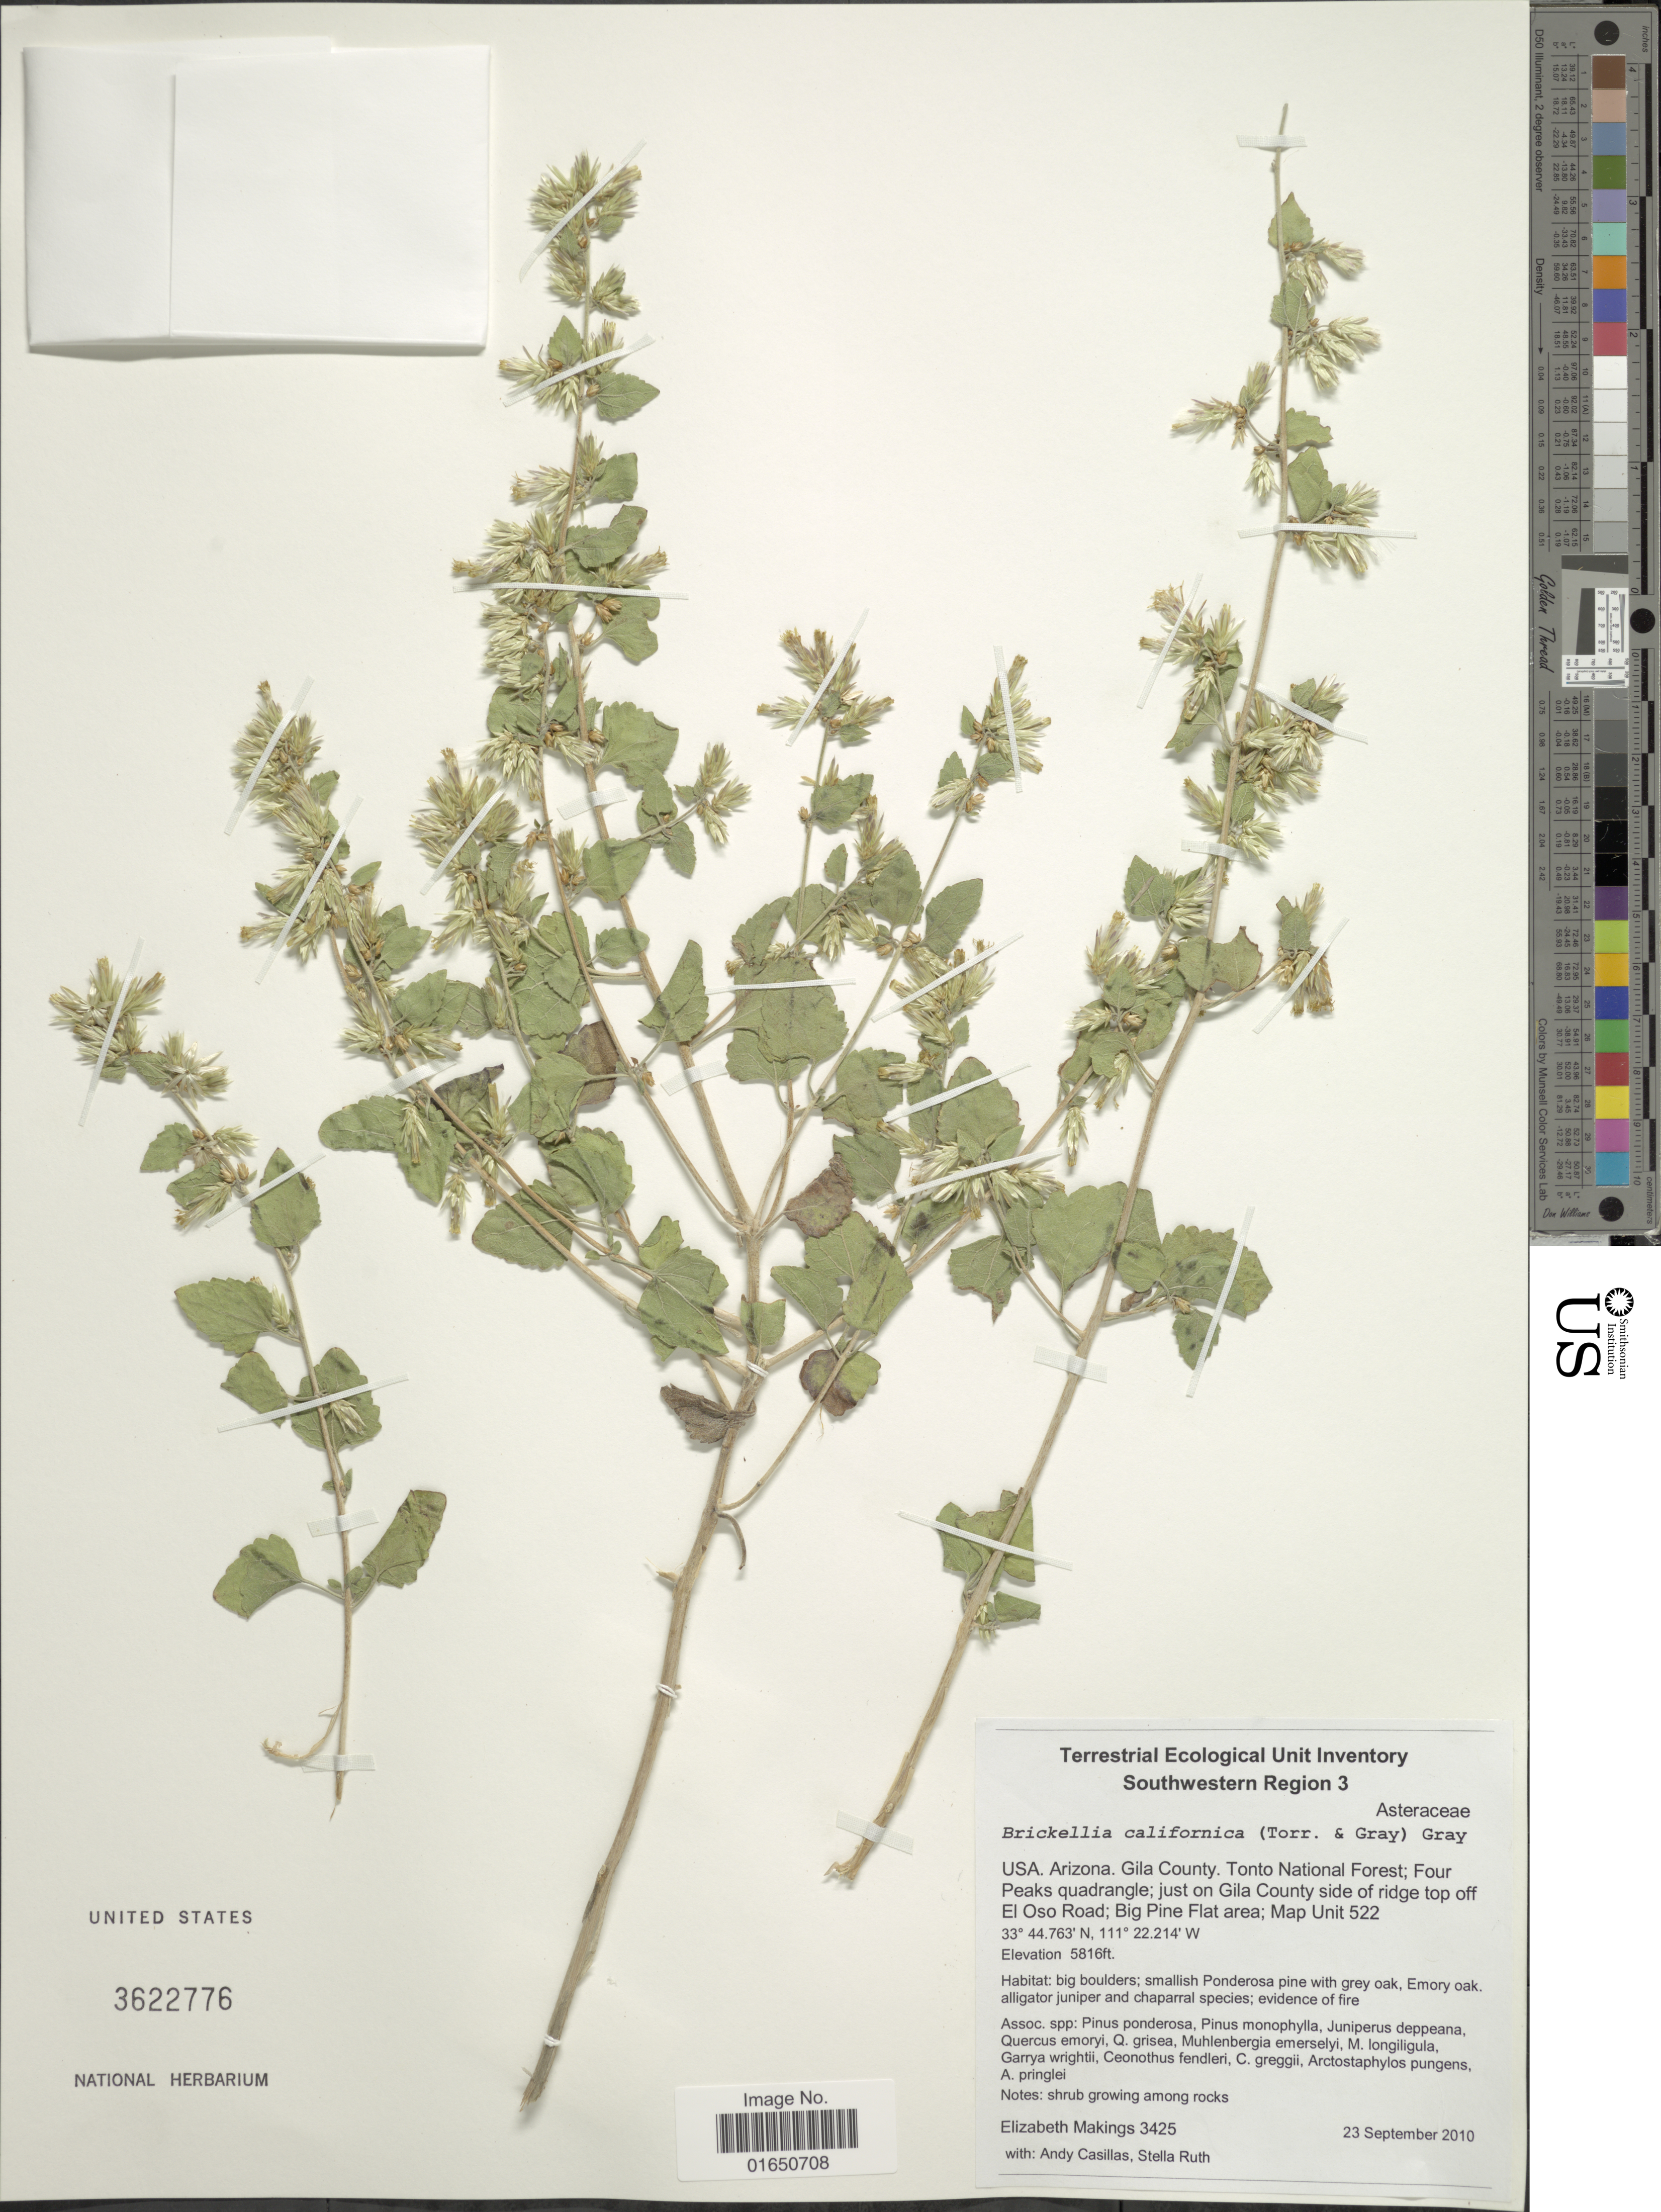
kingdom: Plantae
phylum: Tracheophyta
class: Magnoliopsida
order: Asterales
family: Asteraceae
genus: Brickellia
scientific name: Brickellia californica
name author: (Torr. & A. Gray) A. Gray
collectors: E. Makings, A. Casillas & S. Ruth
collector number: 3425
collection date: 2010-09-23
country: United States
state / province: Arizona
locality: Gila County. Tonto National Forest; Four Peaks quadrangle; just on Gila County side of ridge top off El Oso Road; Big Pine Flat area; Map Unit 522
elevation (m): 1773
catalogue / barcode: US 3622776